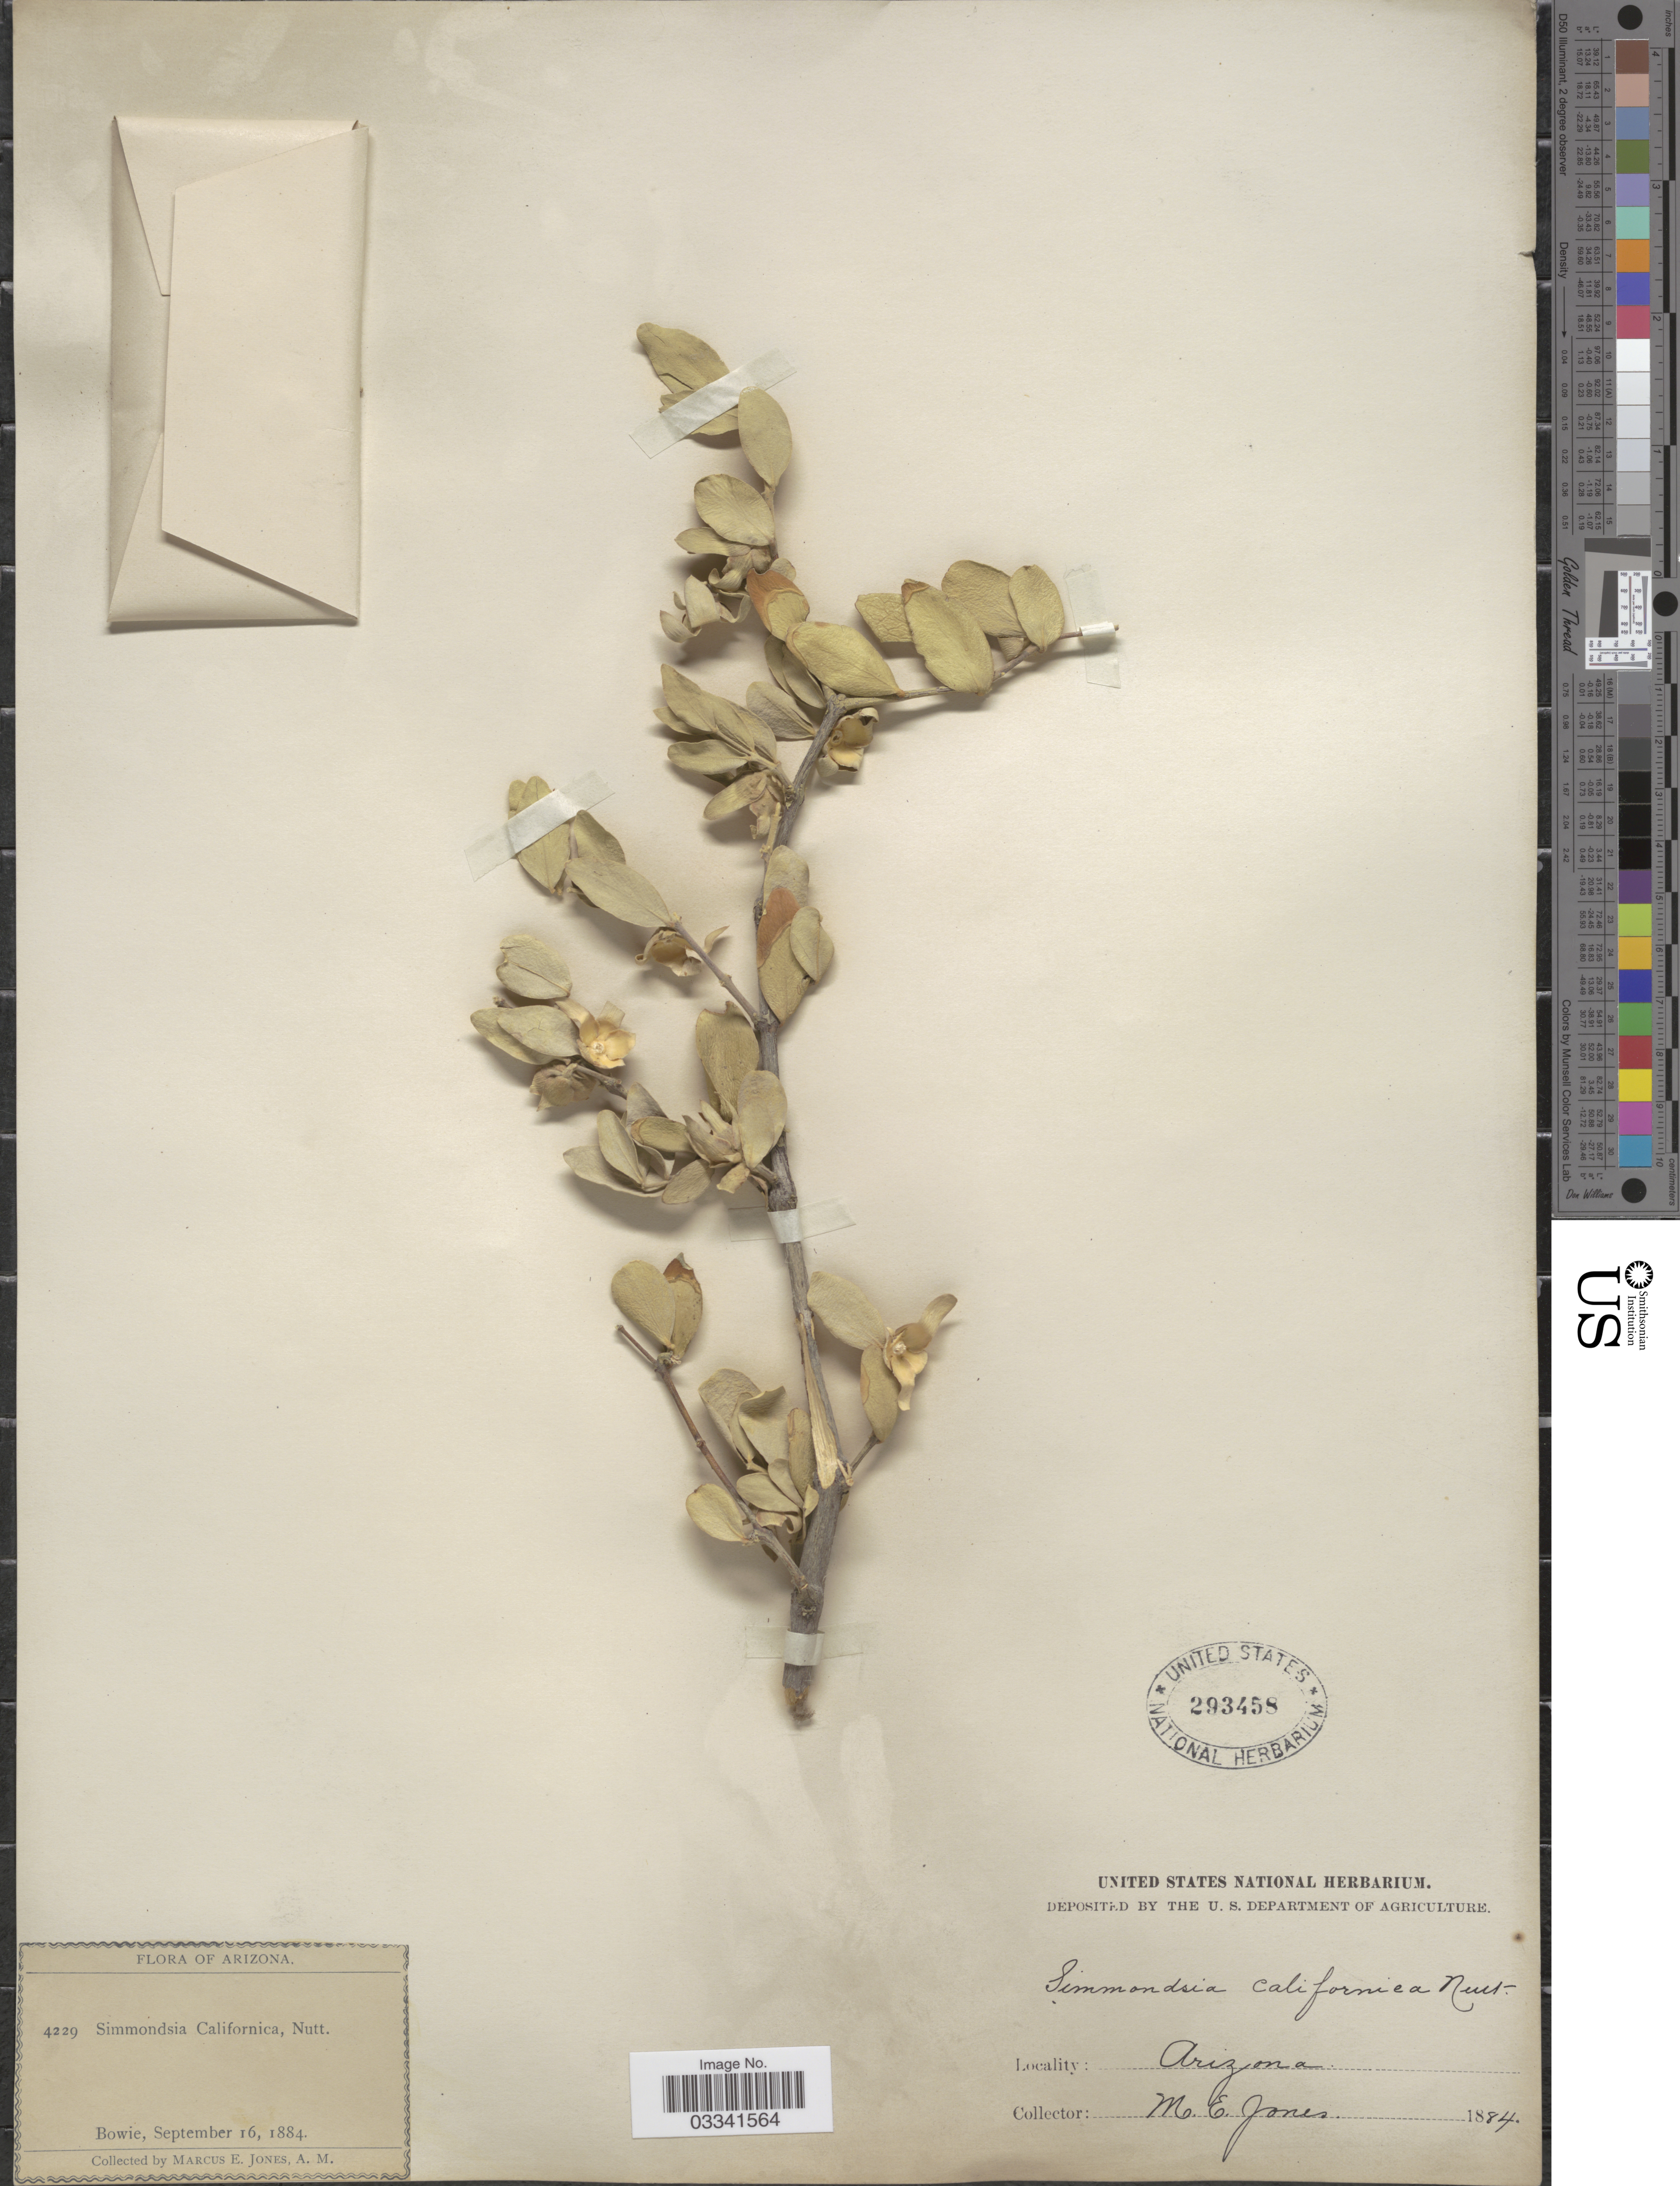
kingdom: Plantae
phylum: Tracheophyta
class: Magnoliopsida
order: Caryophyllales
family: Simmondsiaceae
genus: Simmondsia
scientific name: Simmondsia chinensis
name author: (Link) C.K. Schneid.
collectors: M. E. Jones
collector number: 4229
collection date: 1884-09-16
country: United States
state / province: Arizona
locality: Bowie.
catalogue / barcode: US 293458